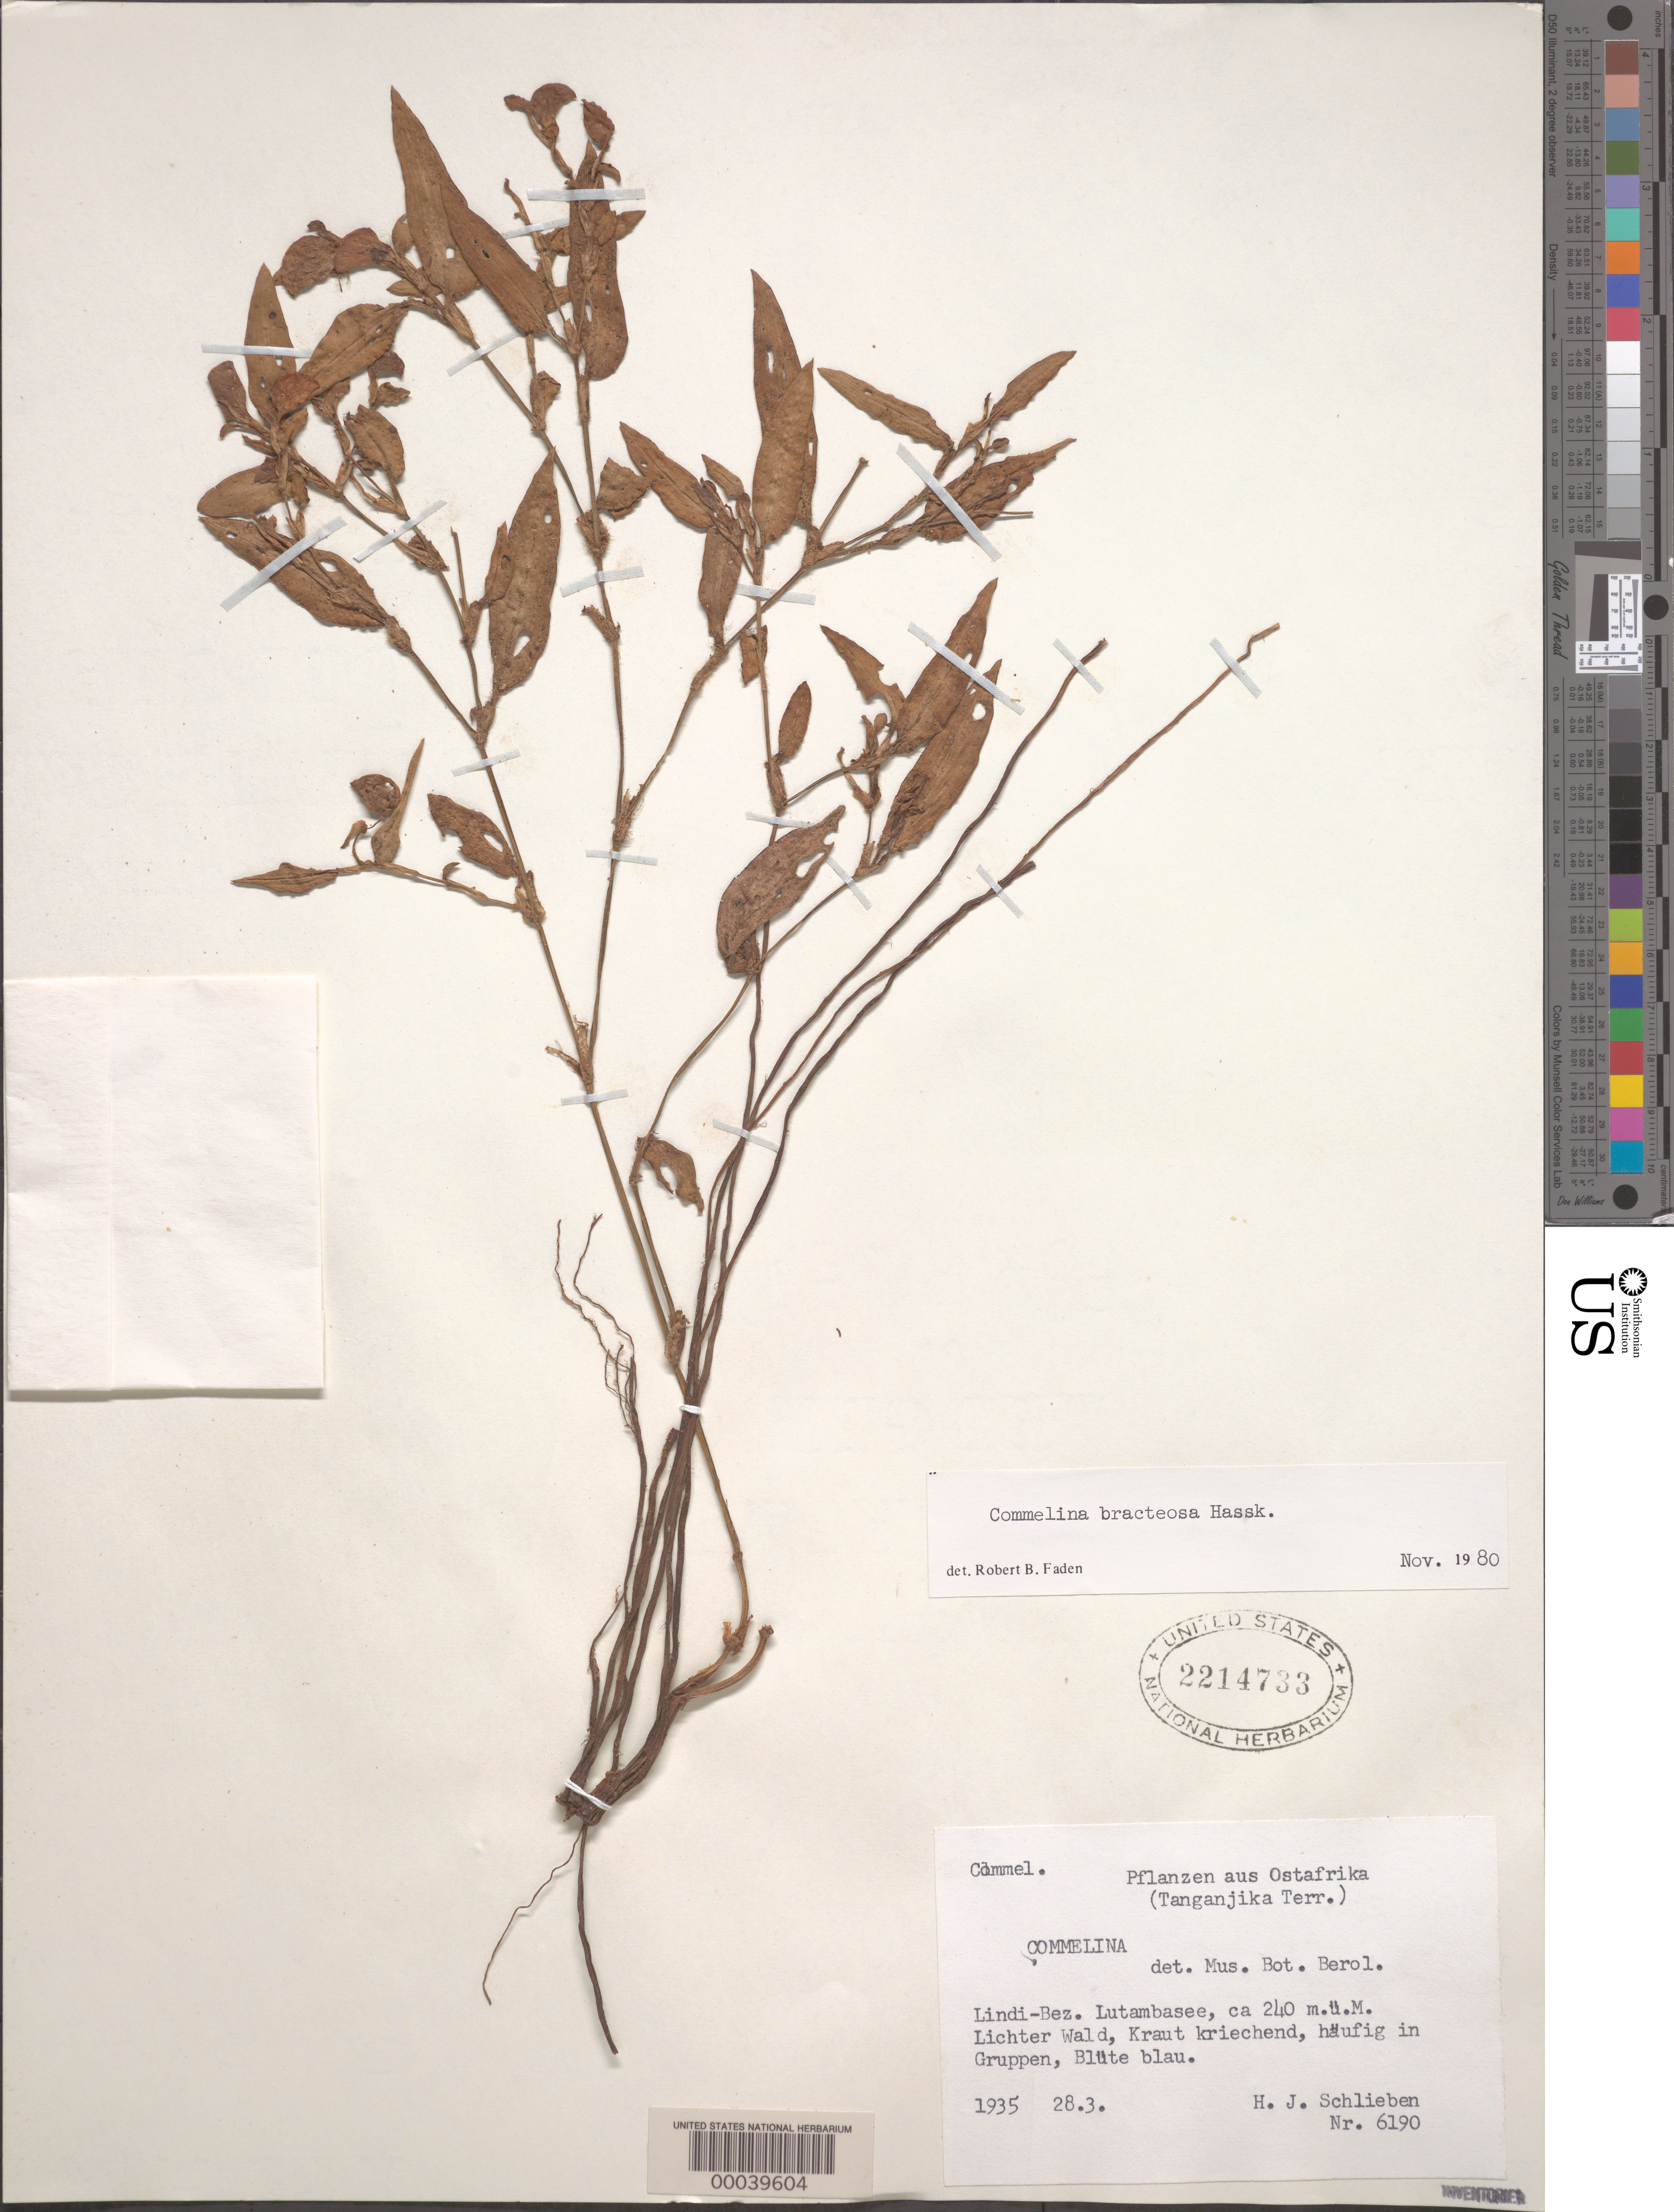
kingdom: Plantae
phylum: Tracheophyta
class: Liliopsida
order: Commelinales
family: Commelinaceae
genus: Commelina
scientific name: Commelina bracteosa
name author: Hassk.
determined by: Faden, Robert B., (US), Smithsonian Institution - National Museum of Natural History (UNITED STATES)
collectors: H. J. Schlieben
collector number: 6190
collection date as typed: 28 Mar 1935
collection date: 1935-03-28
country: Tanzania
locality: Lindi-bez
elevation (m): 240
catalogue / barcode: US 2214733